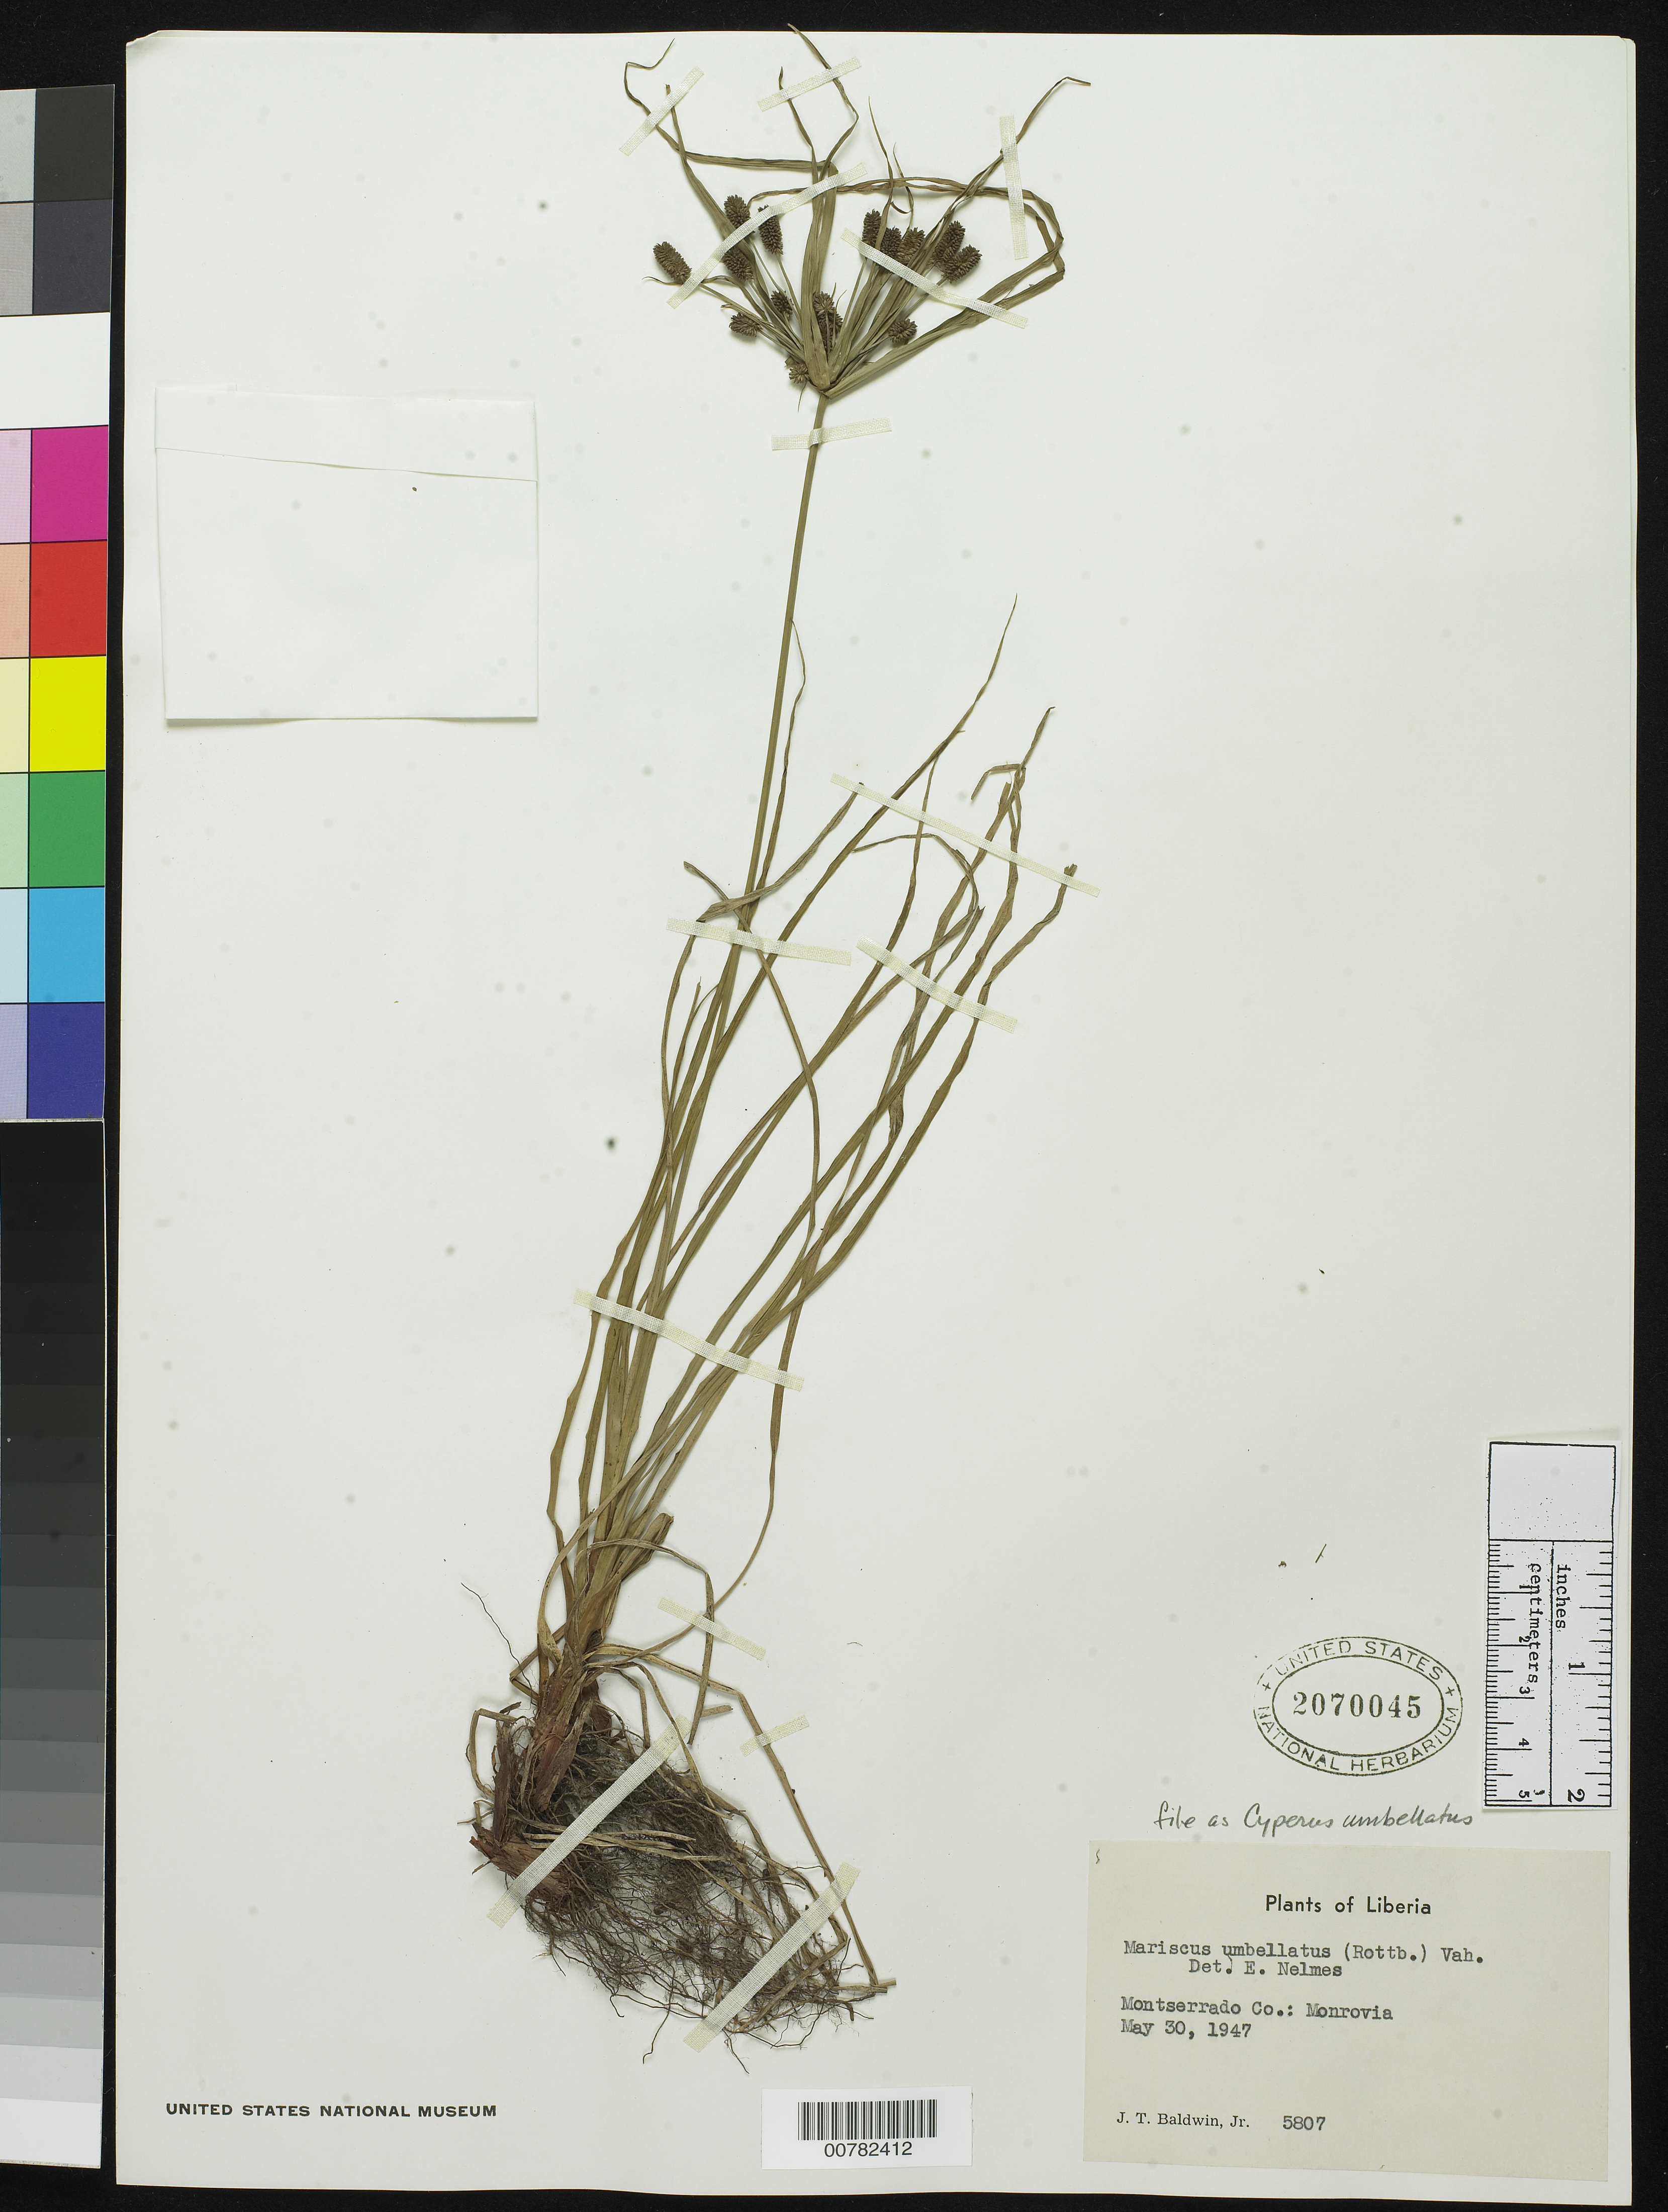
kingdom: Plantae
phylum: Tracheophyta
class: Liliopsida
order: Poales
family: Cyperaceae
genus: Cyperus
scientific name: Cyperus cyperoides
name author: (L.) Kuntze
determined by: Strong, Mark T., (BOT), Smithsonian Institution - National Museum of Natural History (UNITED STATES)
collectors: J. T. Baldwin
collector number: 5807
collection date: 1947-05-30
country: Liberia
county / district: Montserrado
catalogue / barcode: US 2070045